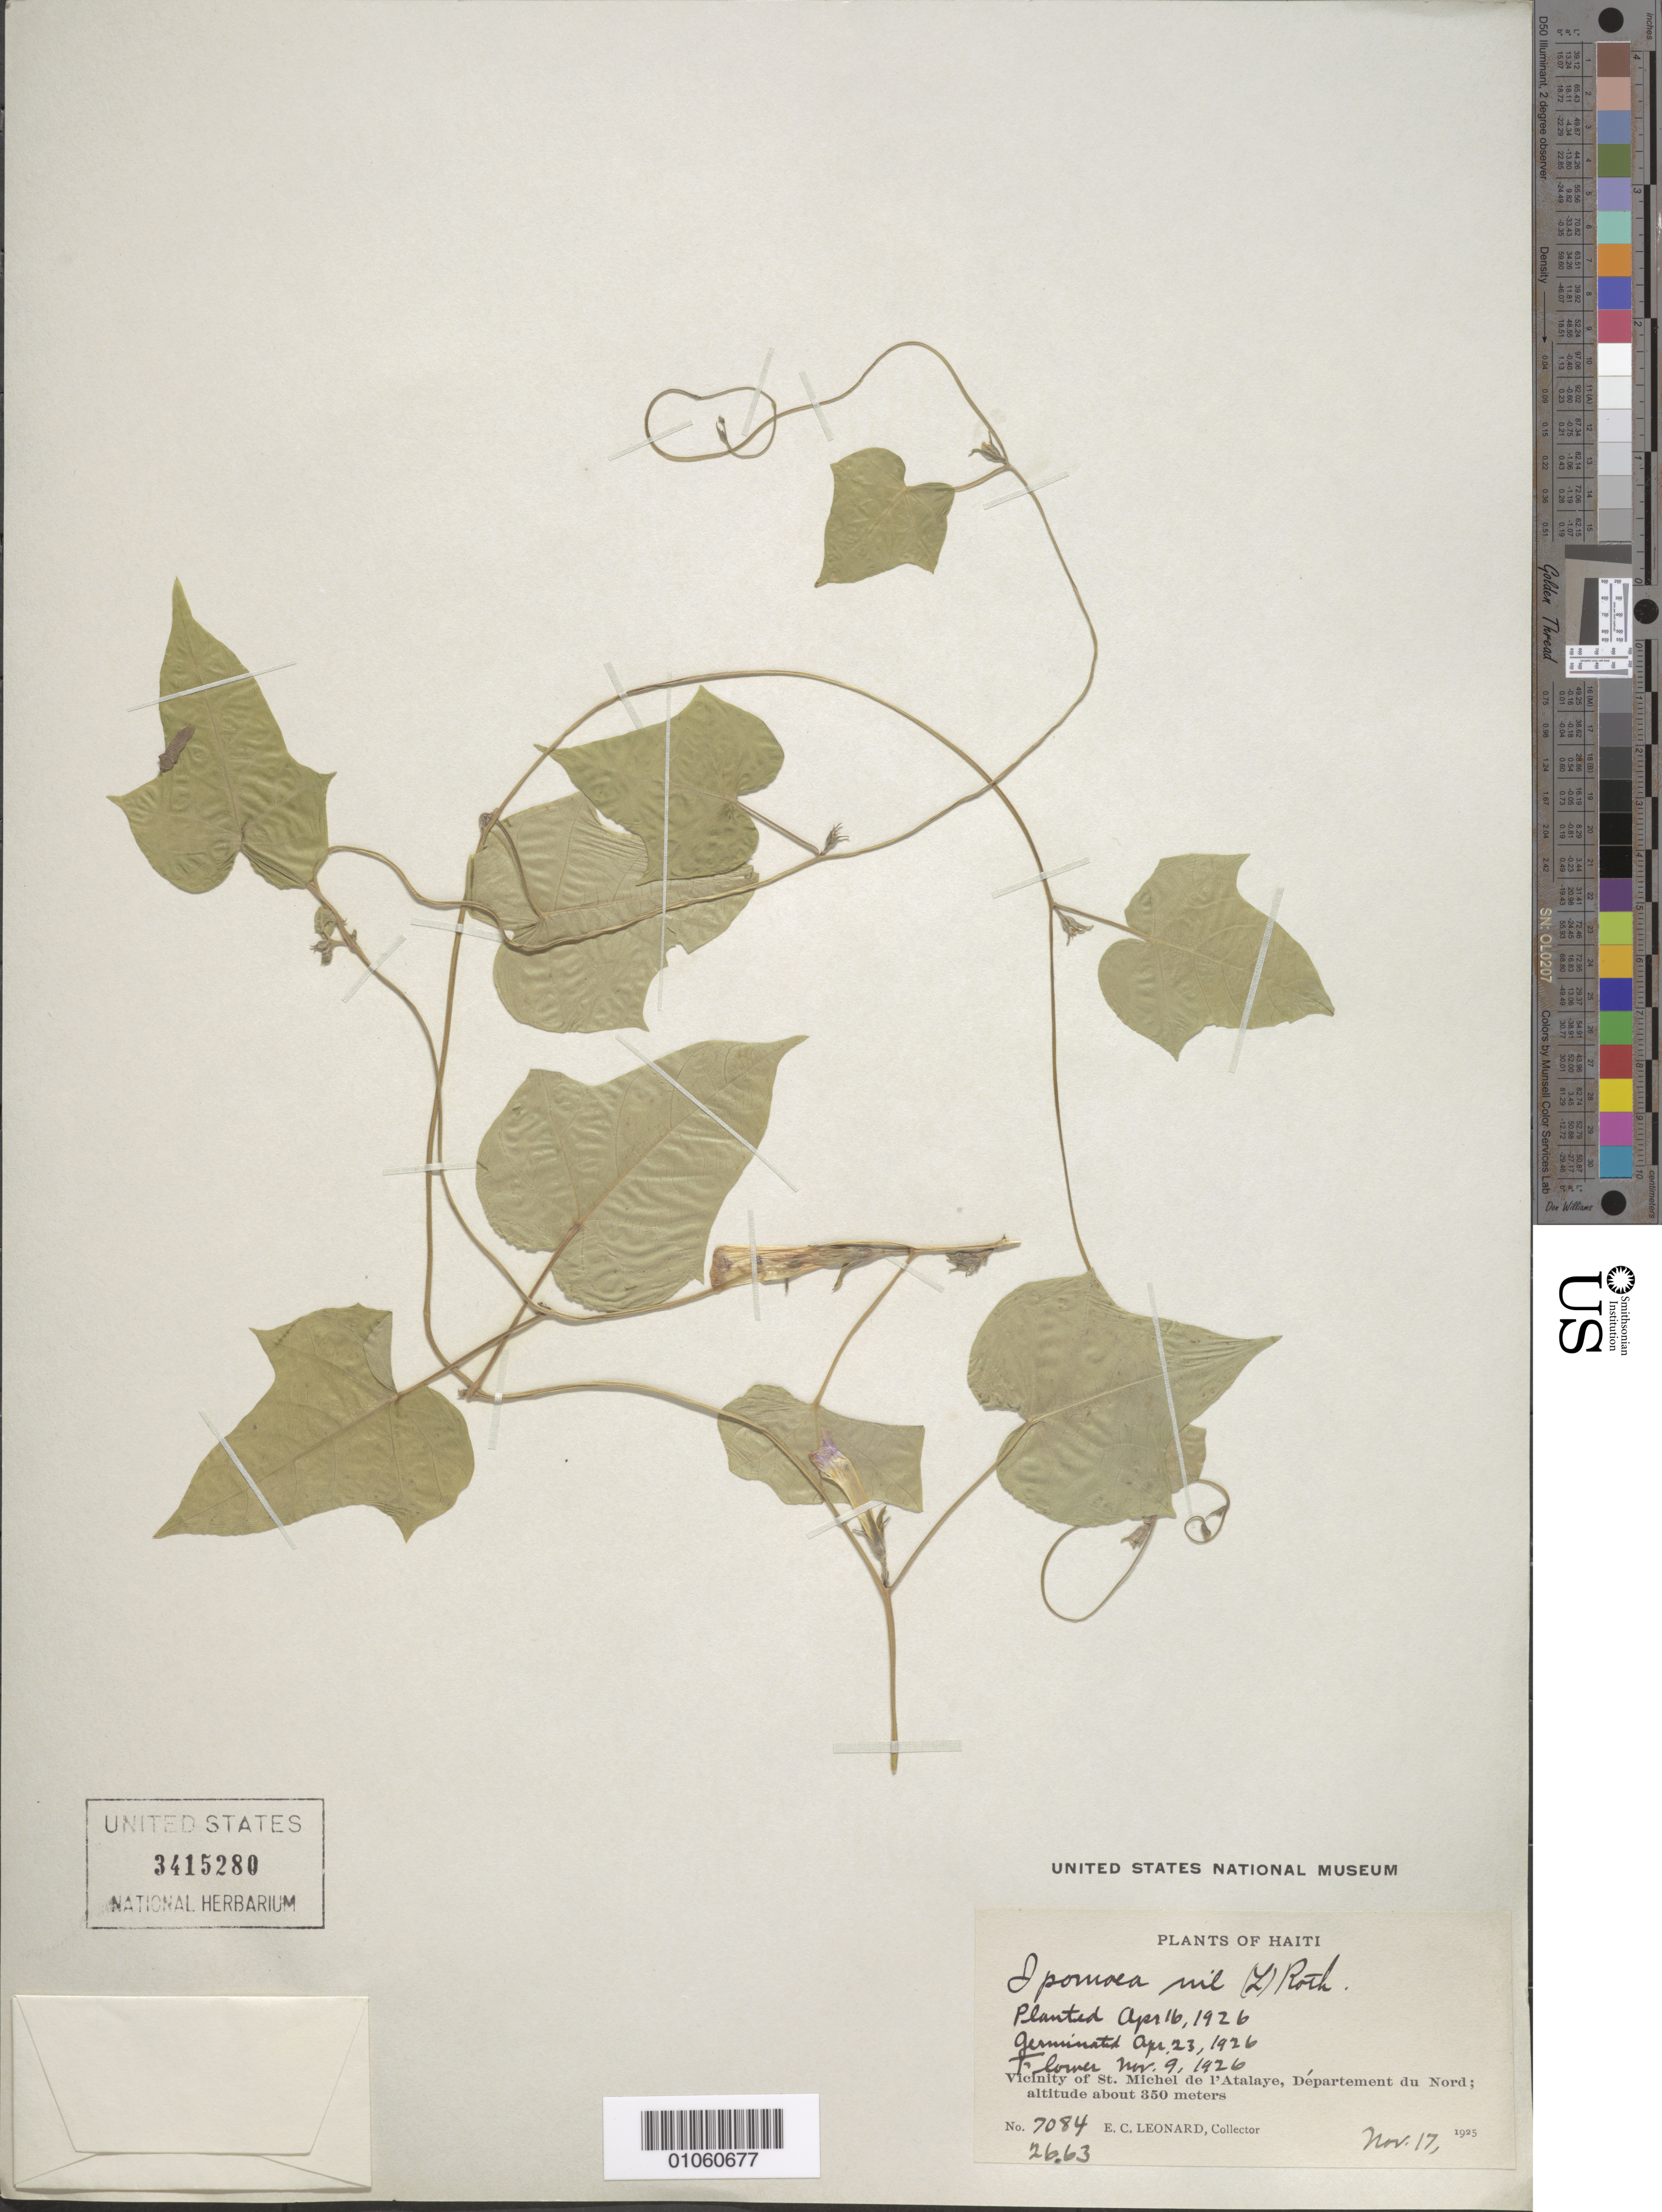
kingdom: Plantae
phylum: Tracheophyta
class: Magnoliopsida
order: Solanales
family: Convolvulaceae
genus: Ipomoea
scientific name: Ipomoea nil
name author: (L.) Roth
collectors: E. C. Leonard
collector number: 7084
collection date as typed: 17 Nov 1925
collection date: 1925-11-17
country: Haiti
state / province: Nord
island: Hispaniola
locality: St. Michel de l'Atalaye vicinity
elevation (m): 350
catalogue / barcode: US 3415280